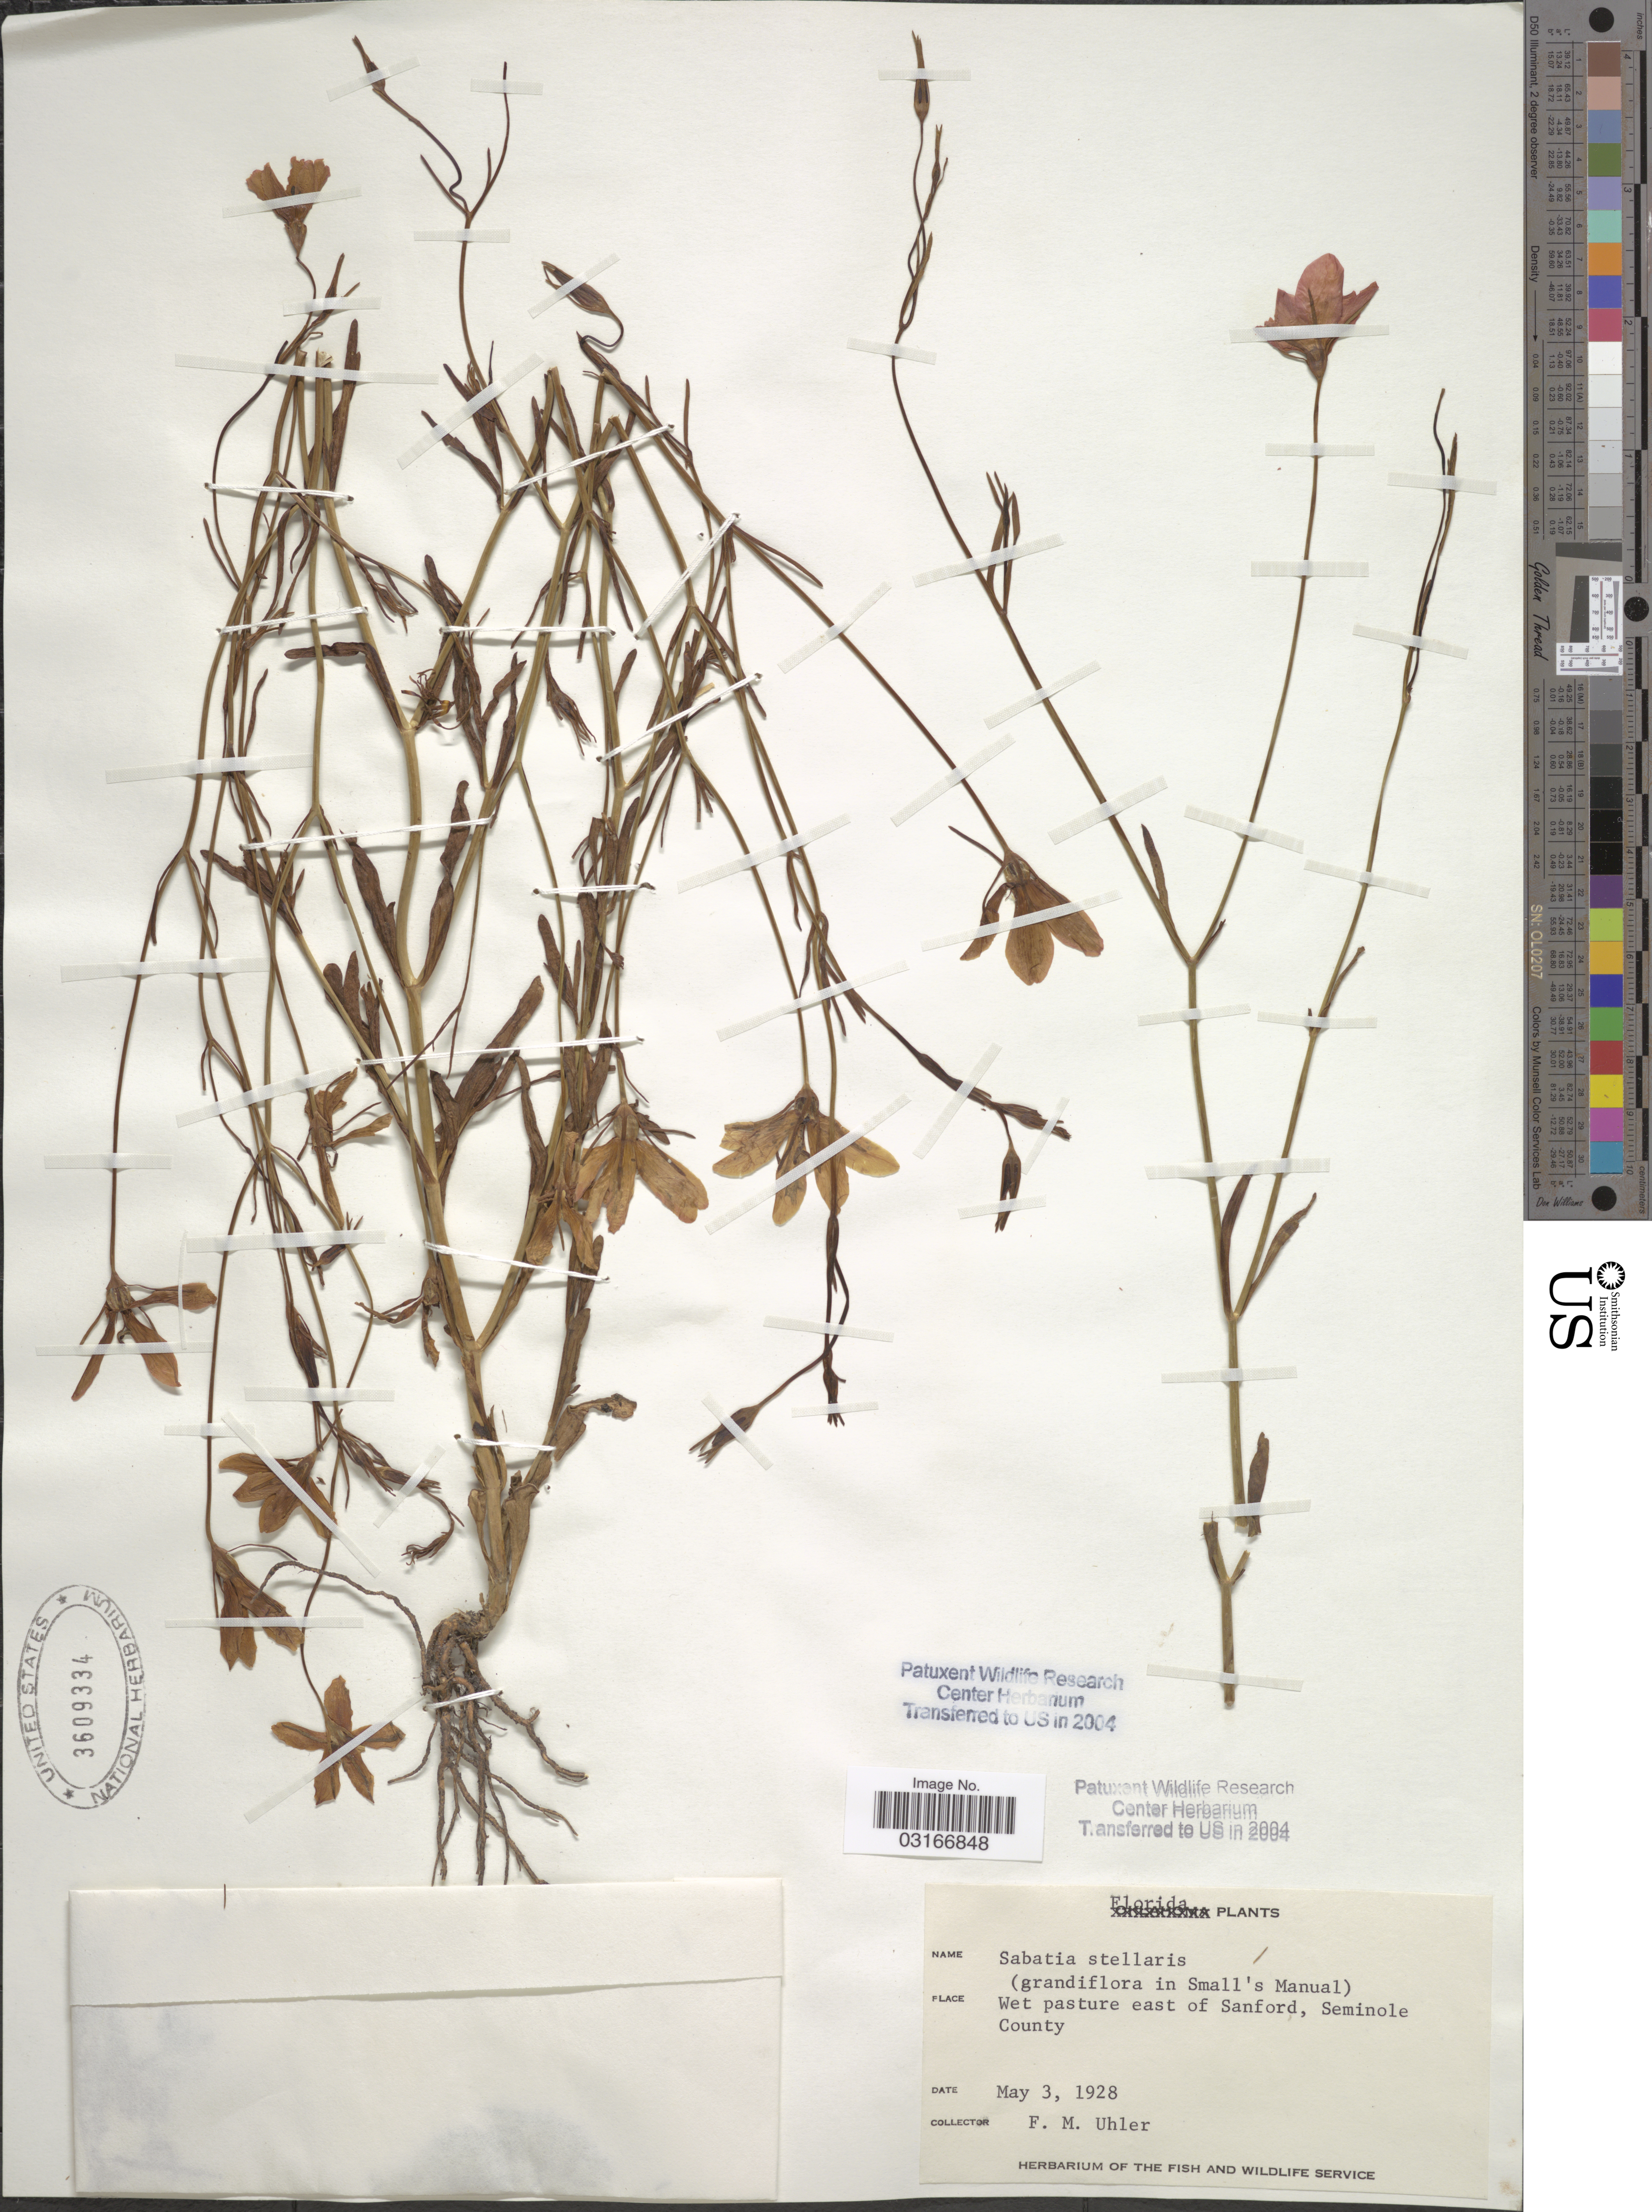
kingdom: Plantae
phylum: Tracheophyta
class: Magnoliopsida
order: Gentianales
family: Gentianaceae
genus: Sabatia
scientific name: Sabatia stellaris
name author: Pursh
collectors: F. M. Uhler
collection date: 1928-05-03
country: United States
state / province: Florida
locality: Wet pasture east of Sanford, Seminole County.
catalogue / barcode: US 3609334